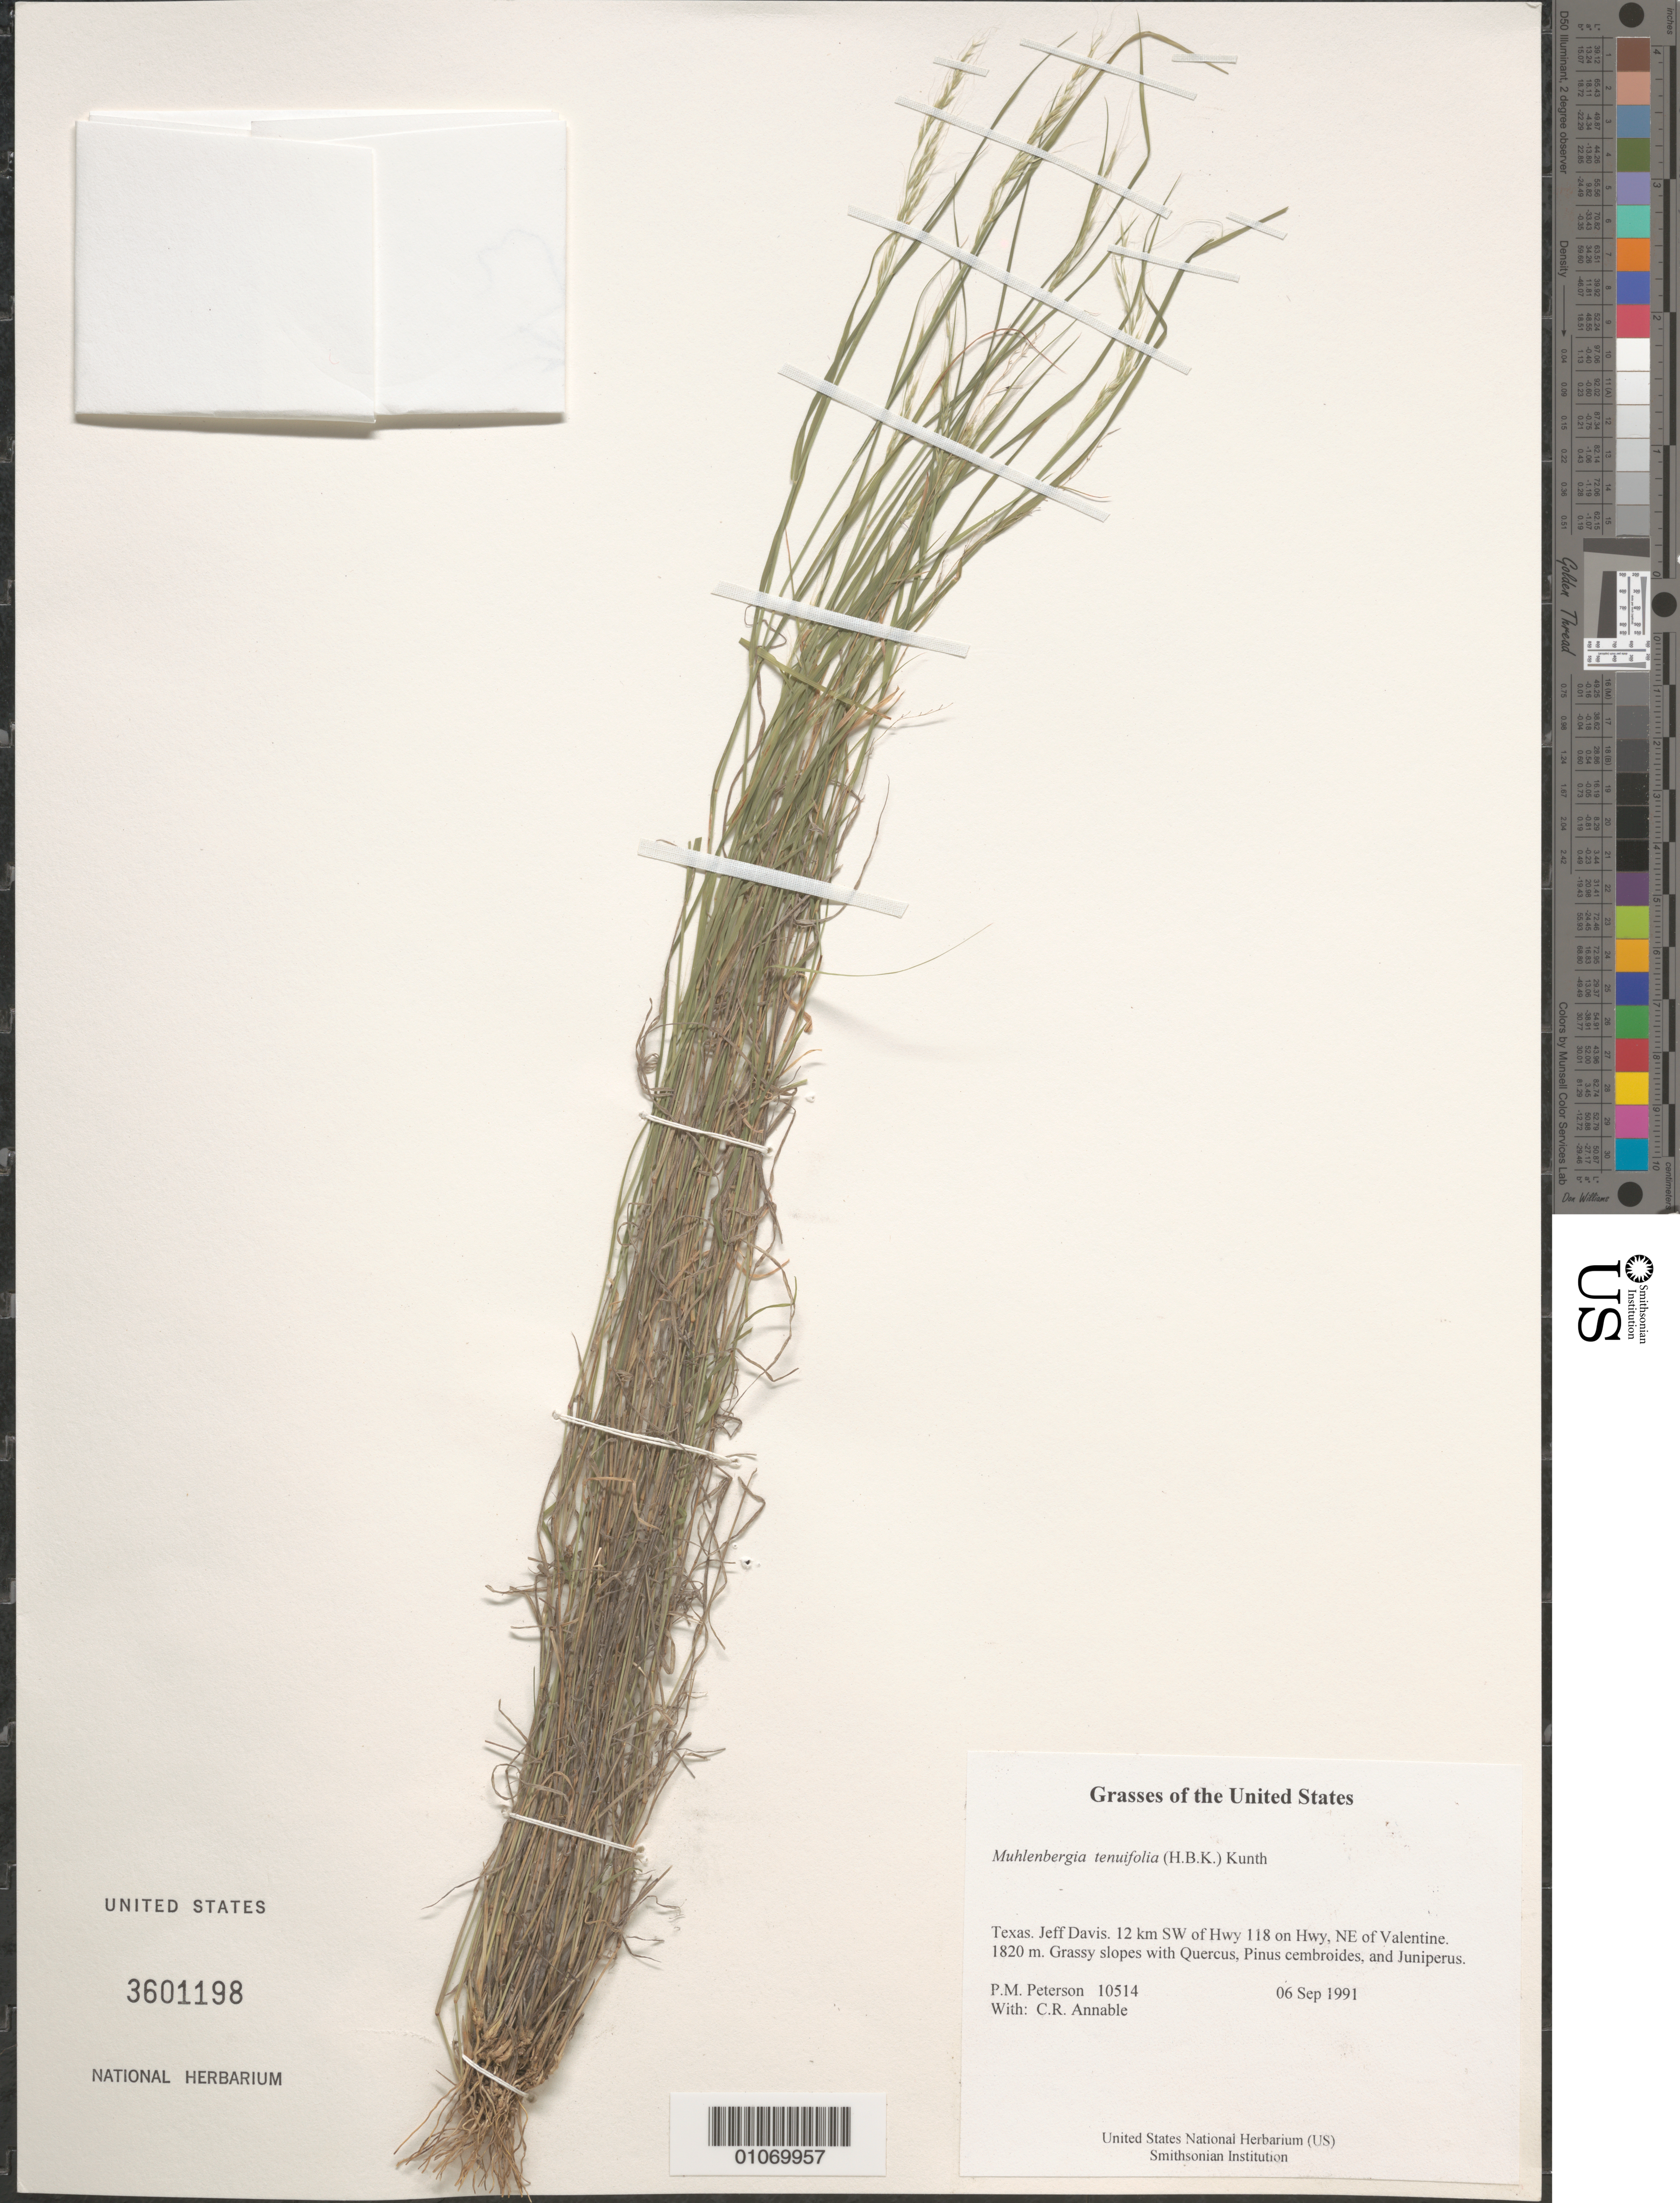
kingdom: Plantae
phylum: Tracheophyta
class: Liliopsida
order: Poales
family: Poaceae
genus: Muhlenbergia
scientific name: Muhlenbergia tenuifolia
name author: (Kunth) Kunth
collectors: P. M. Peterson & C. R. Annable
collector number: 10514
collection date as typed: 06 Sep 1991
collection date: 1991-09-06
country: United States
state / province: Texas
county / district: Jeff Davis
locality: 12 km SW of Hwy 118 on Hwy, NE of Valentine.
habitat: Grassy slopes with Quercus, Pinus cembroides, and Juniperus.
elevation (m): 1820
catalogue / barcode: US 3601198